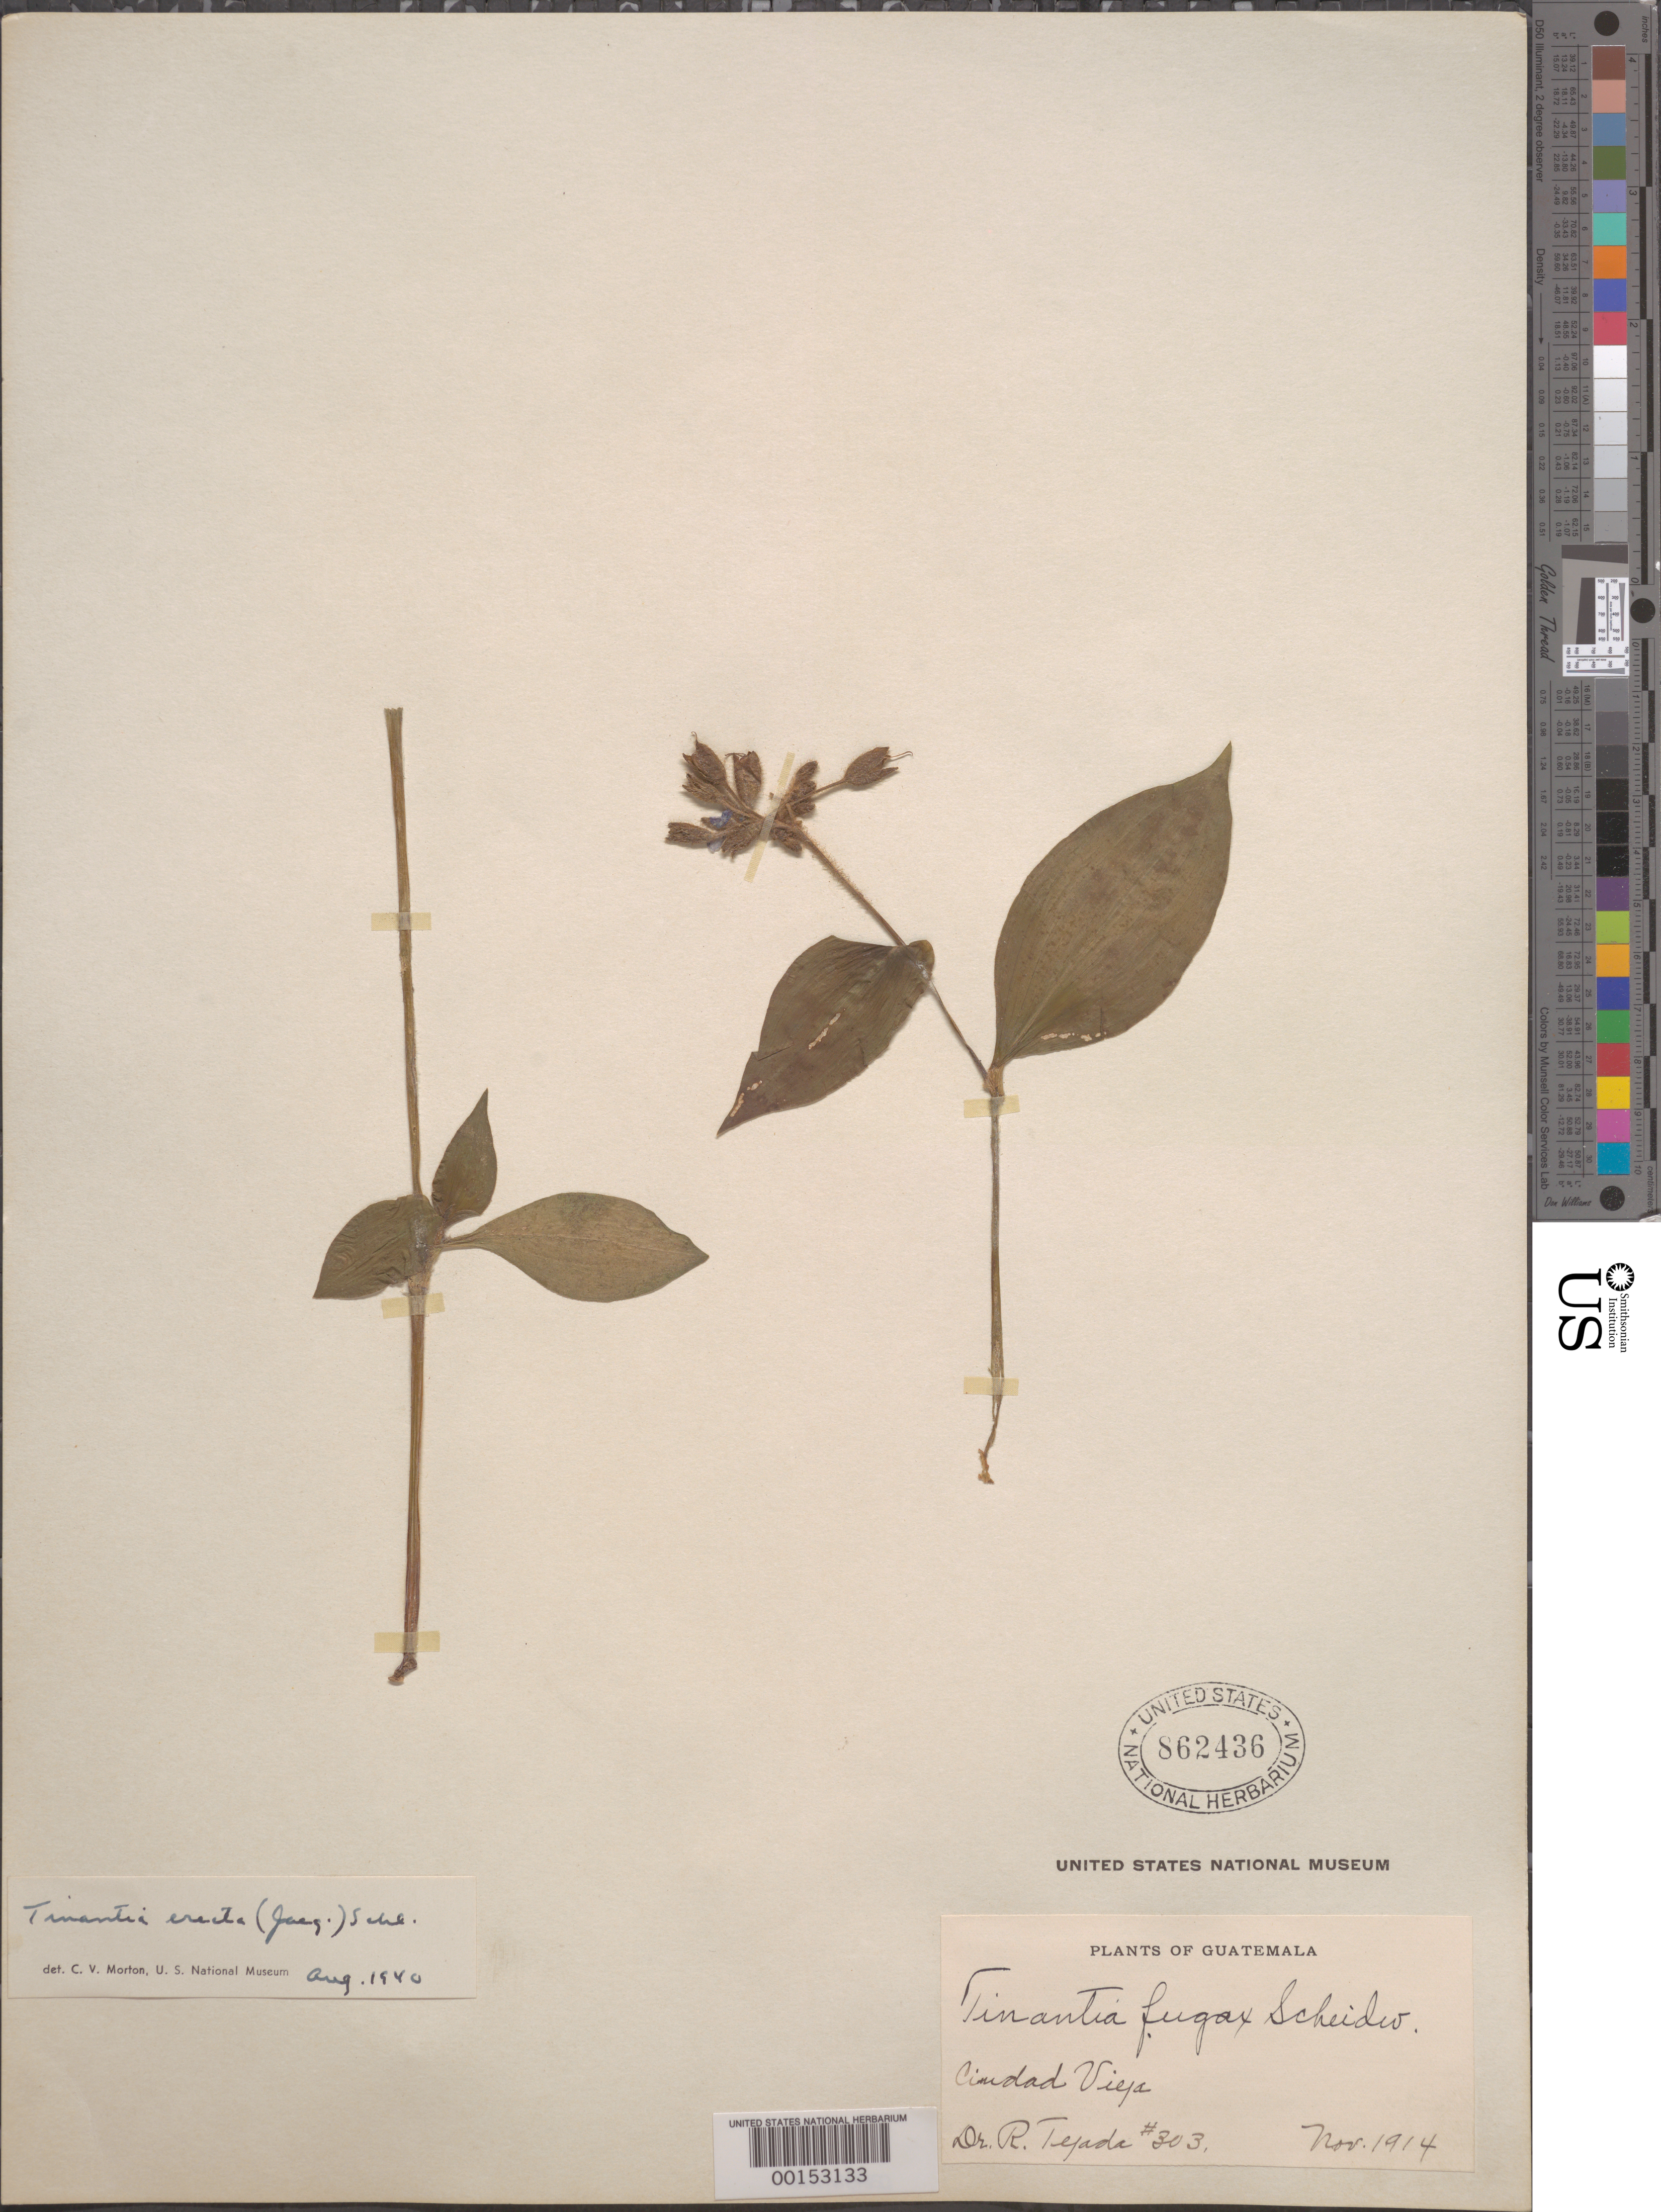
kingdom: Plantae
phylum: Tracheophyta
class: Liliopsida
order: Commelinales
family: Commelinaceae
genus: Tinantia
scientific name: Tinantia erecta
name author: (Jacq.) Fenzl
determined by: Morton, C. V.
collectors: R. Tejada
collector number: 303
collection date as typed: Nov 1914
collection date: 1914-11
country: Guatemala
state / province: Sacatepéquez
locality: Ciudad Vieja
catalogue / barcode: US 862436